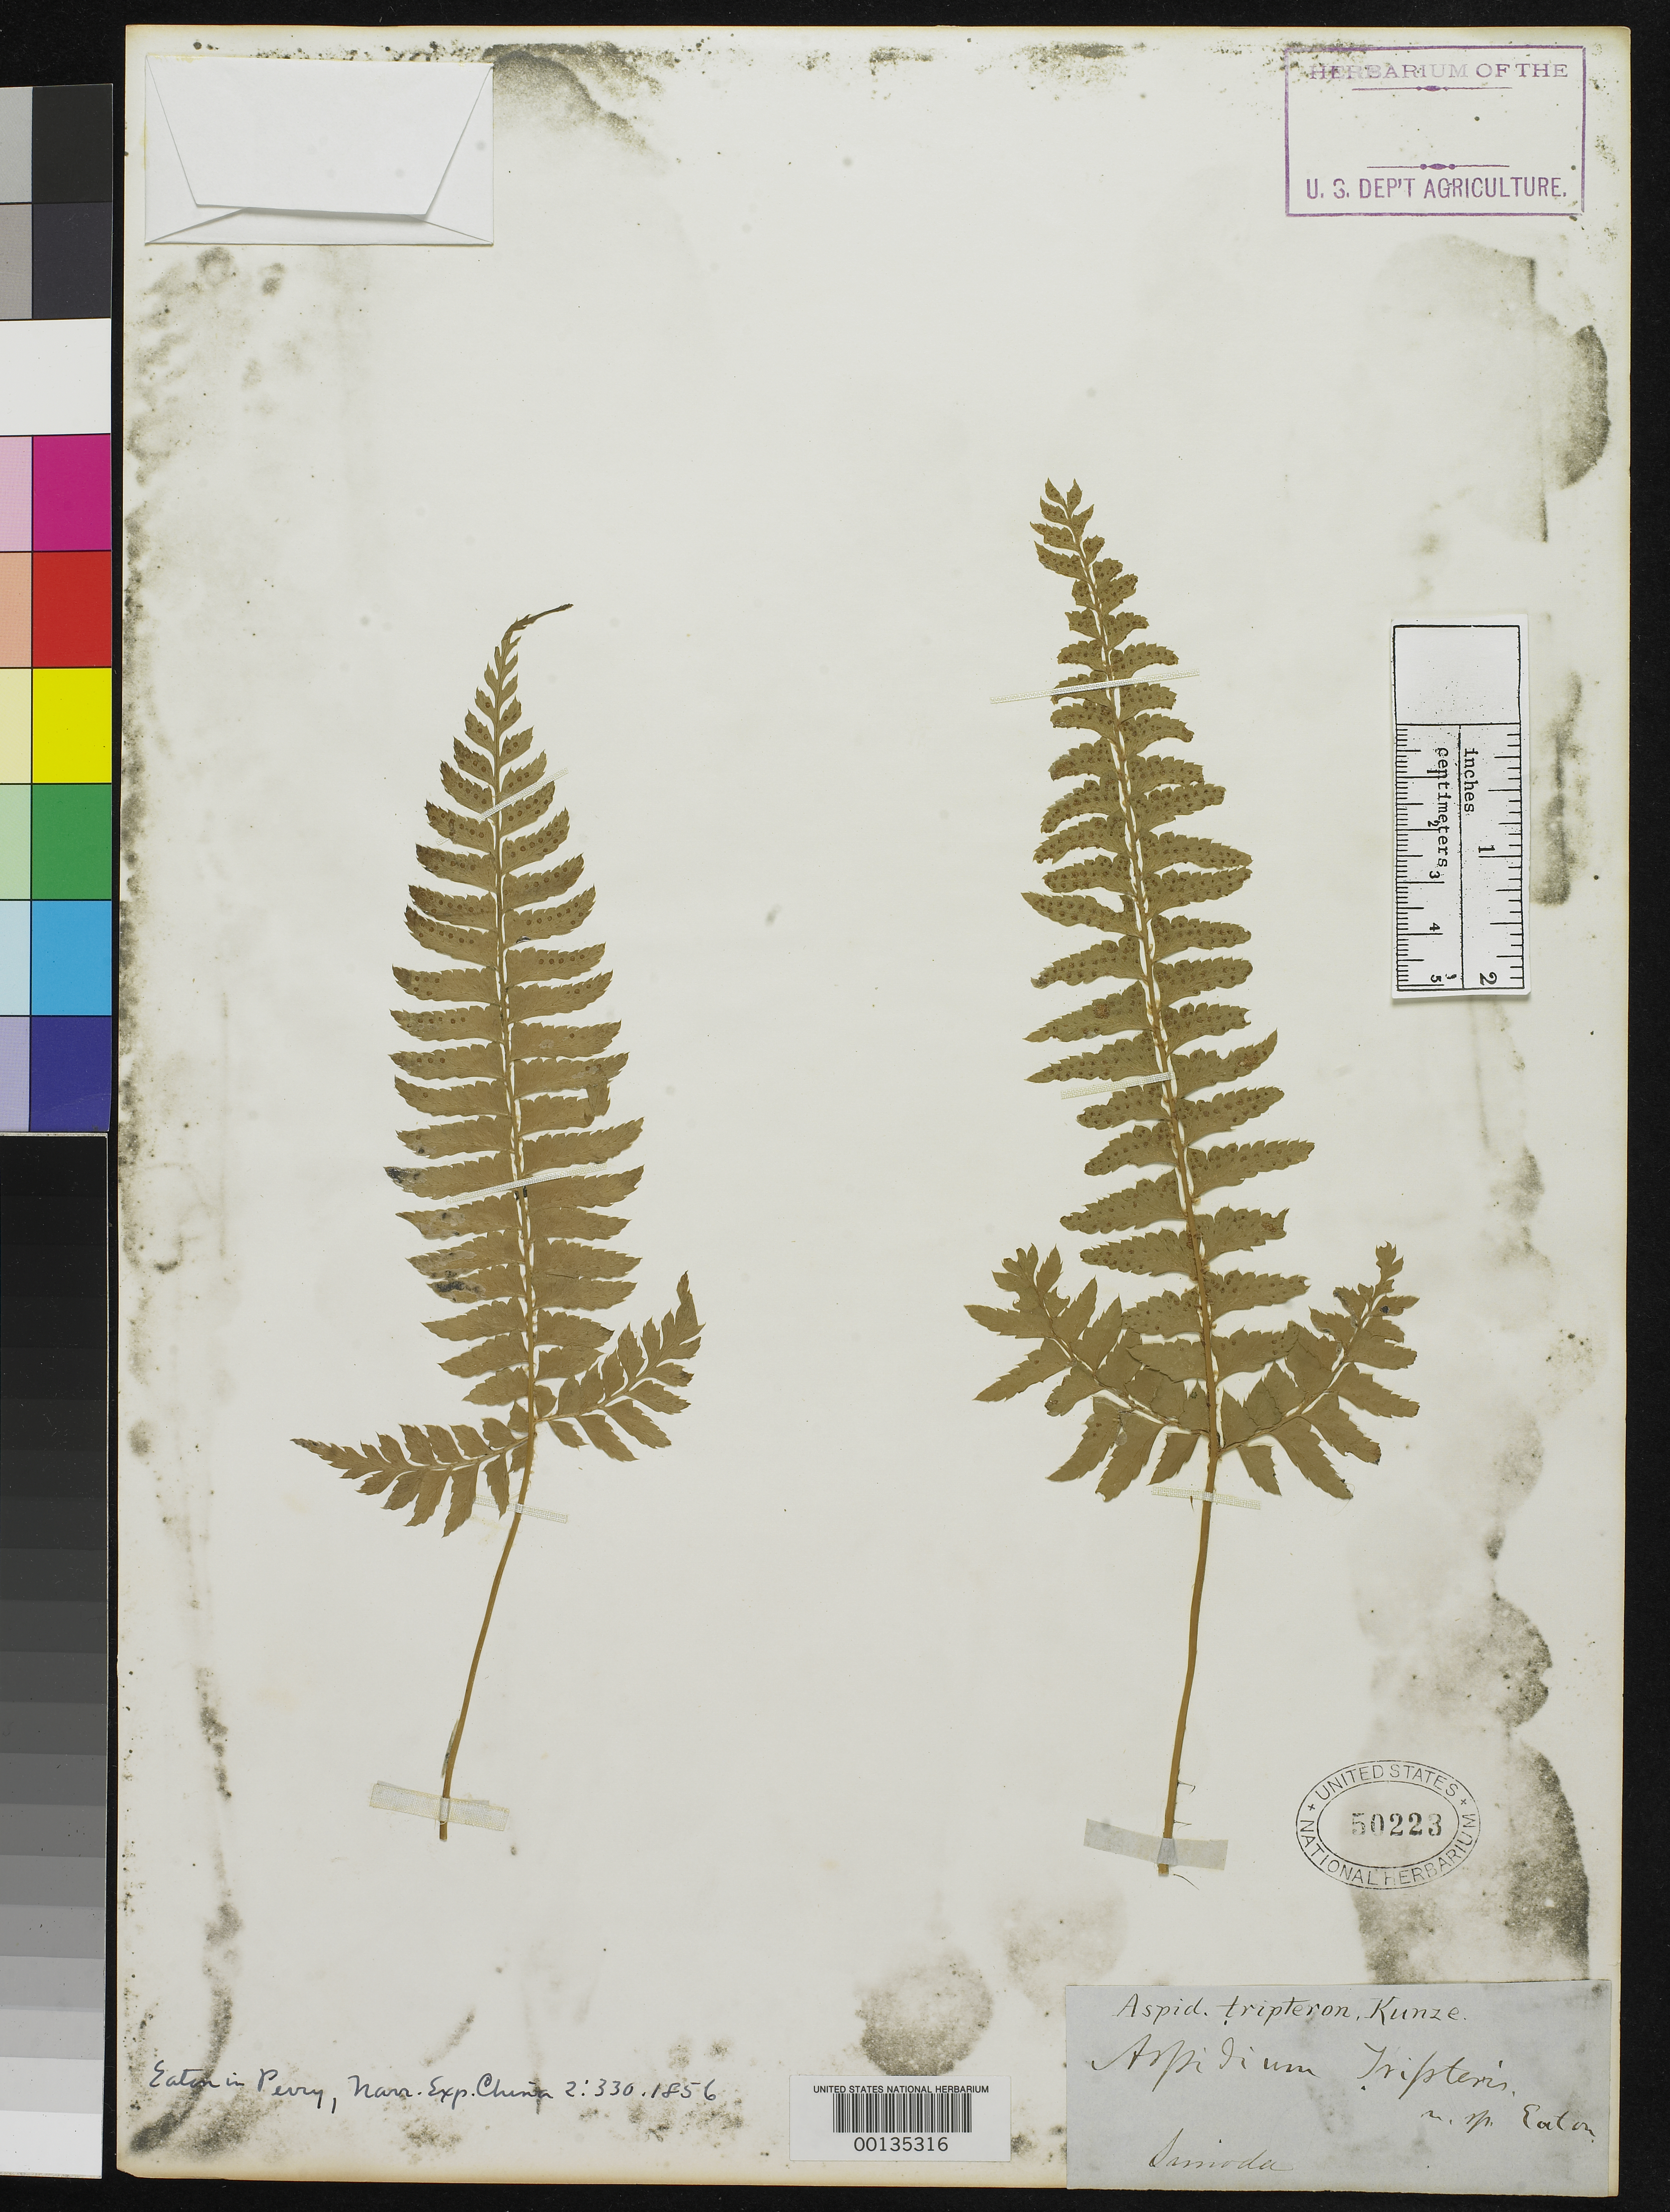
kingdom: Plantae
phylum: Tracheophyta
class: Polypodiopsida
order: Polypodiales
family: Tectariaceae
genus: Aspidium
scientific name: Aspidium tripteris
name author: D.C. Eaton in Hawks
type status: Holotype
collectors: Perry Exped.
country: Japan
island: Honshu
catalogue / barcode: US 50223